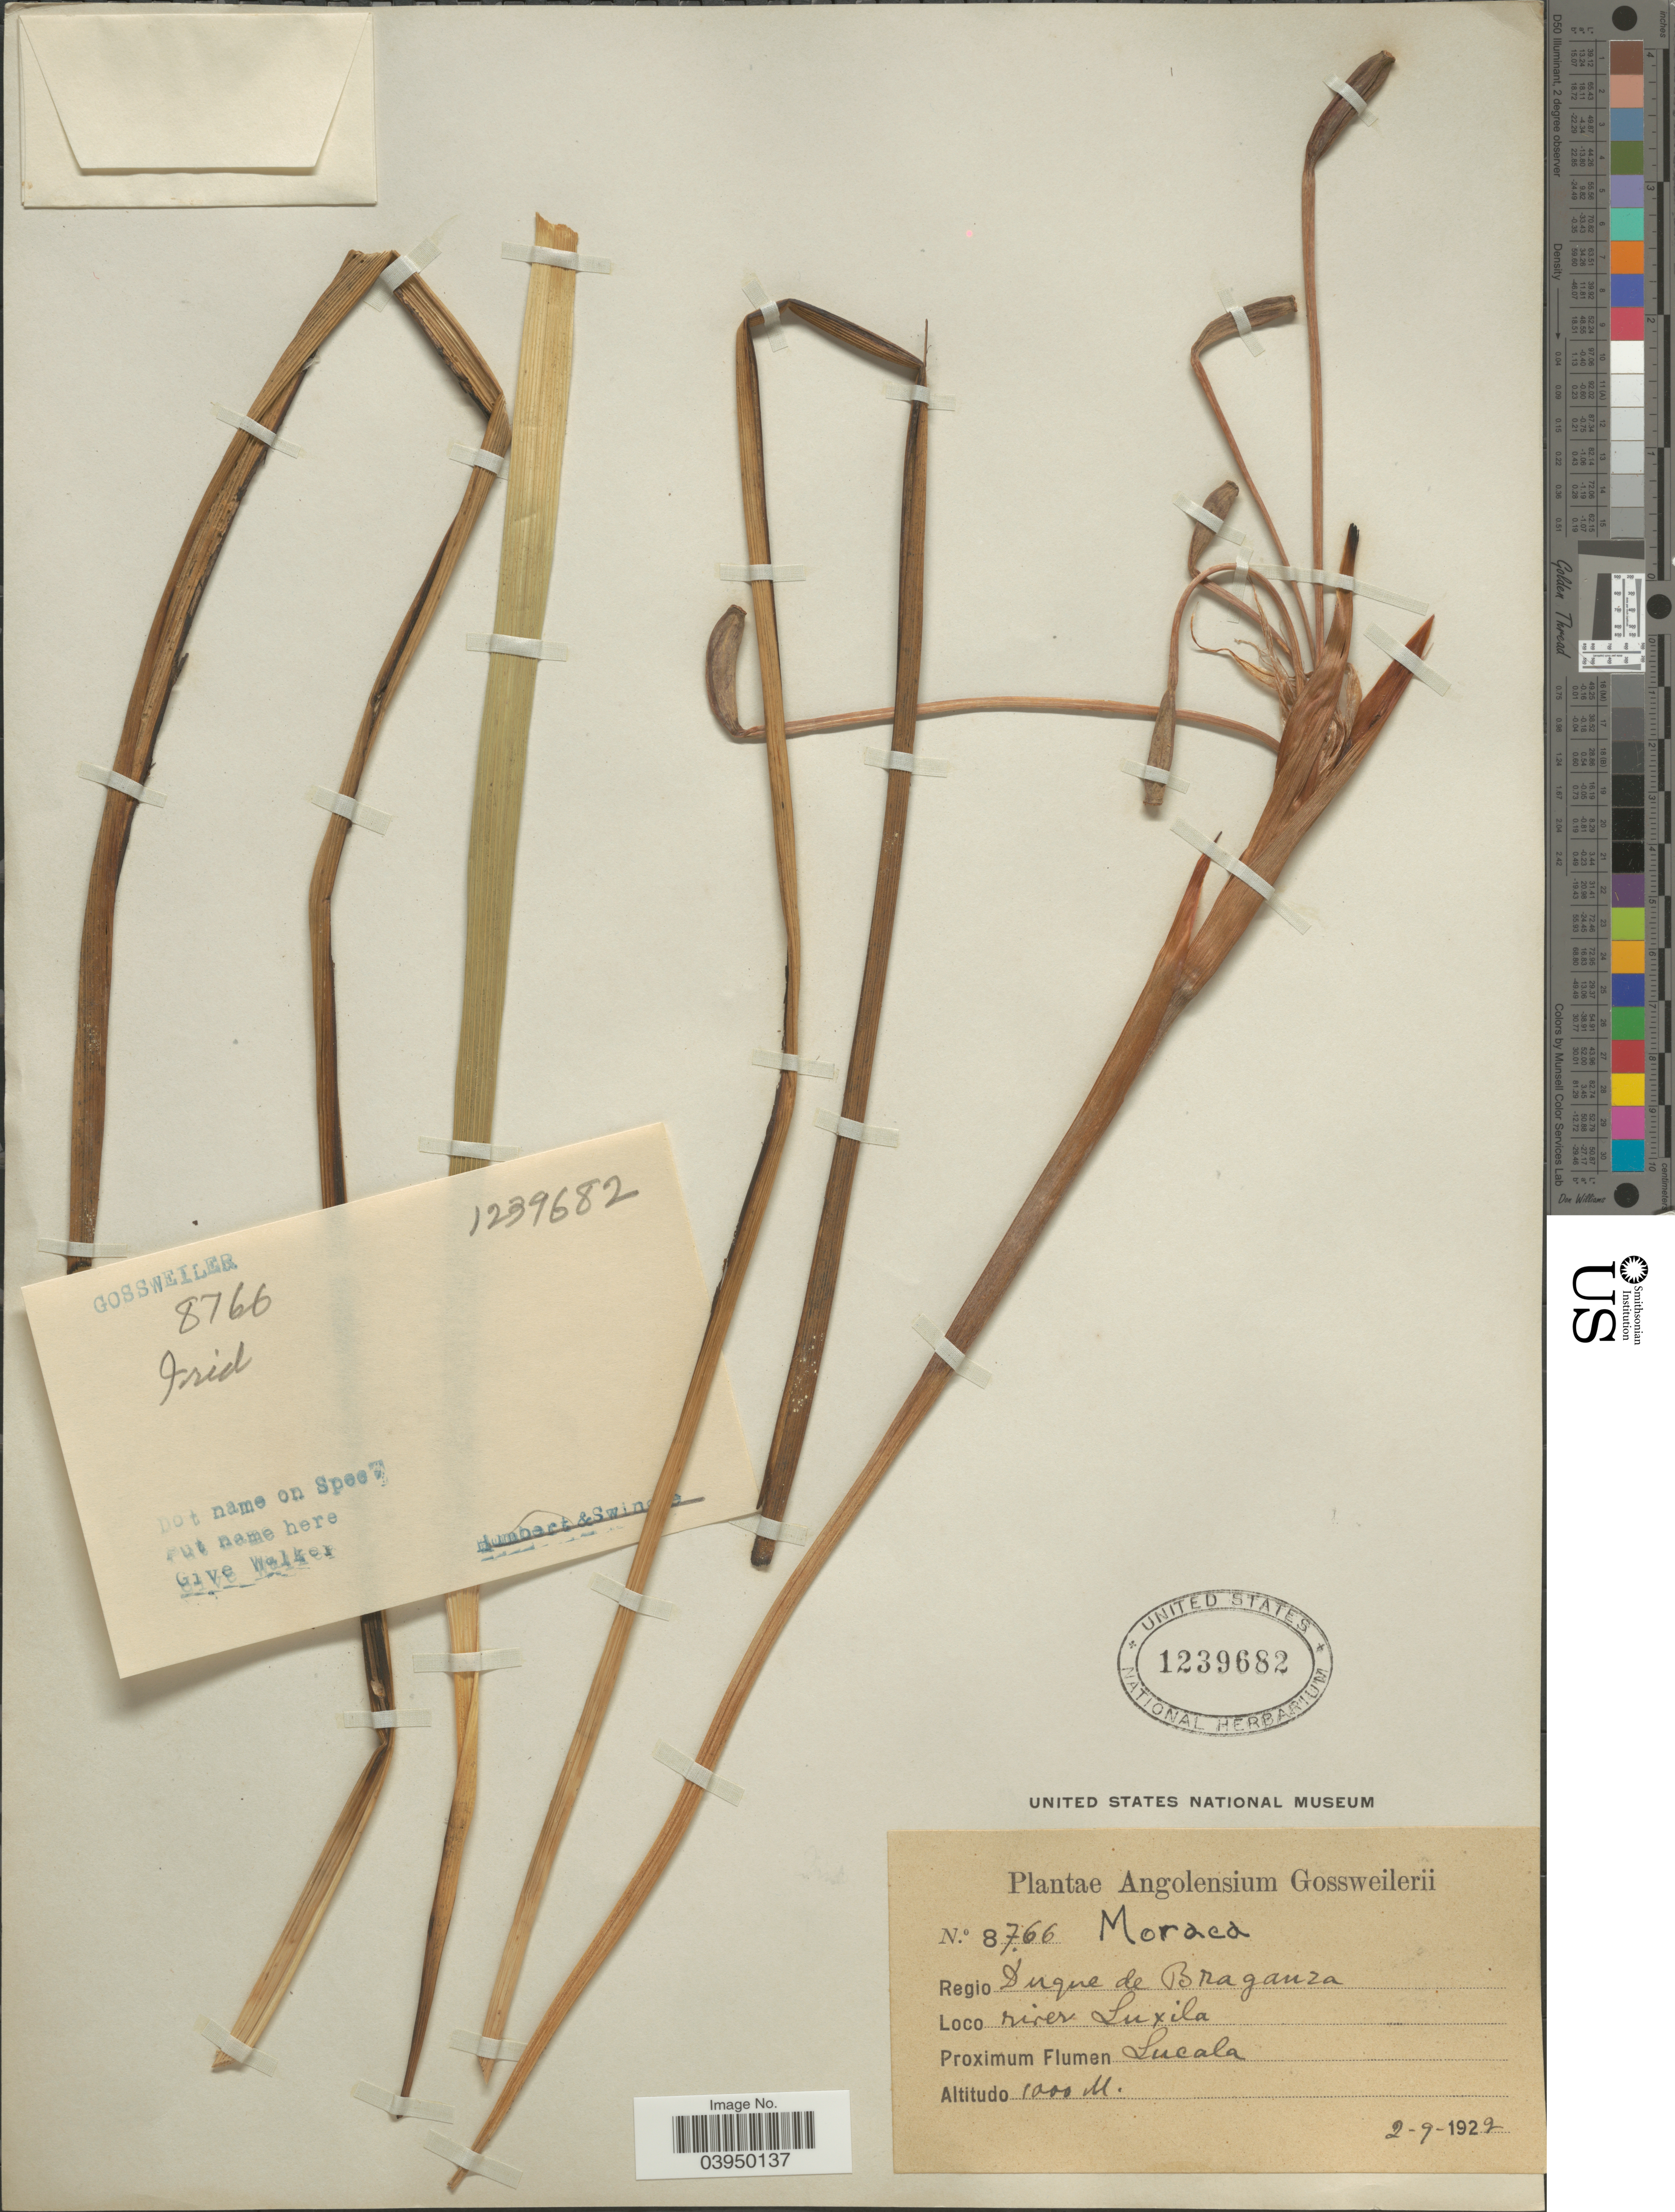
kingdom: Plantae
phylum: Tracheophyta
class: Liliopsida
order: Asparagales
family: Iridaceae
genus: Moraea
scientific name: Moraea sp.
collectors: -. Gossweiler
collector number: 8766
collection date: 1922-09-02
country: Angola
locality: Regio Duque de Braganza. River Luxila. Proximum Flumen Lucala.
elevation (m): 1000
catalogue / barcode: US 1239682